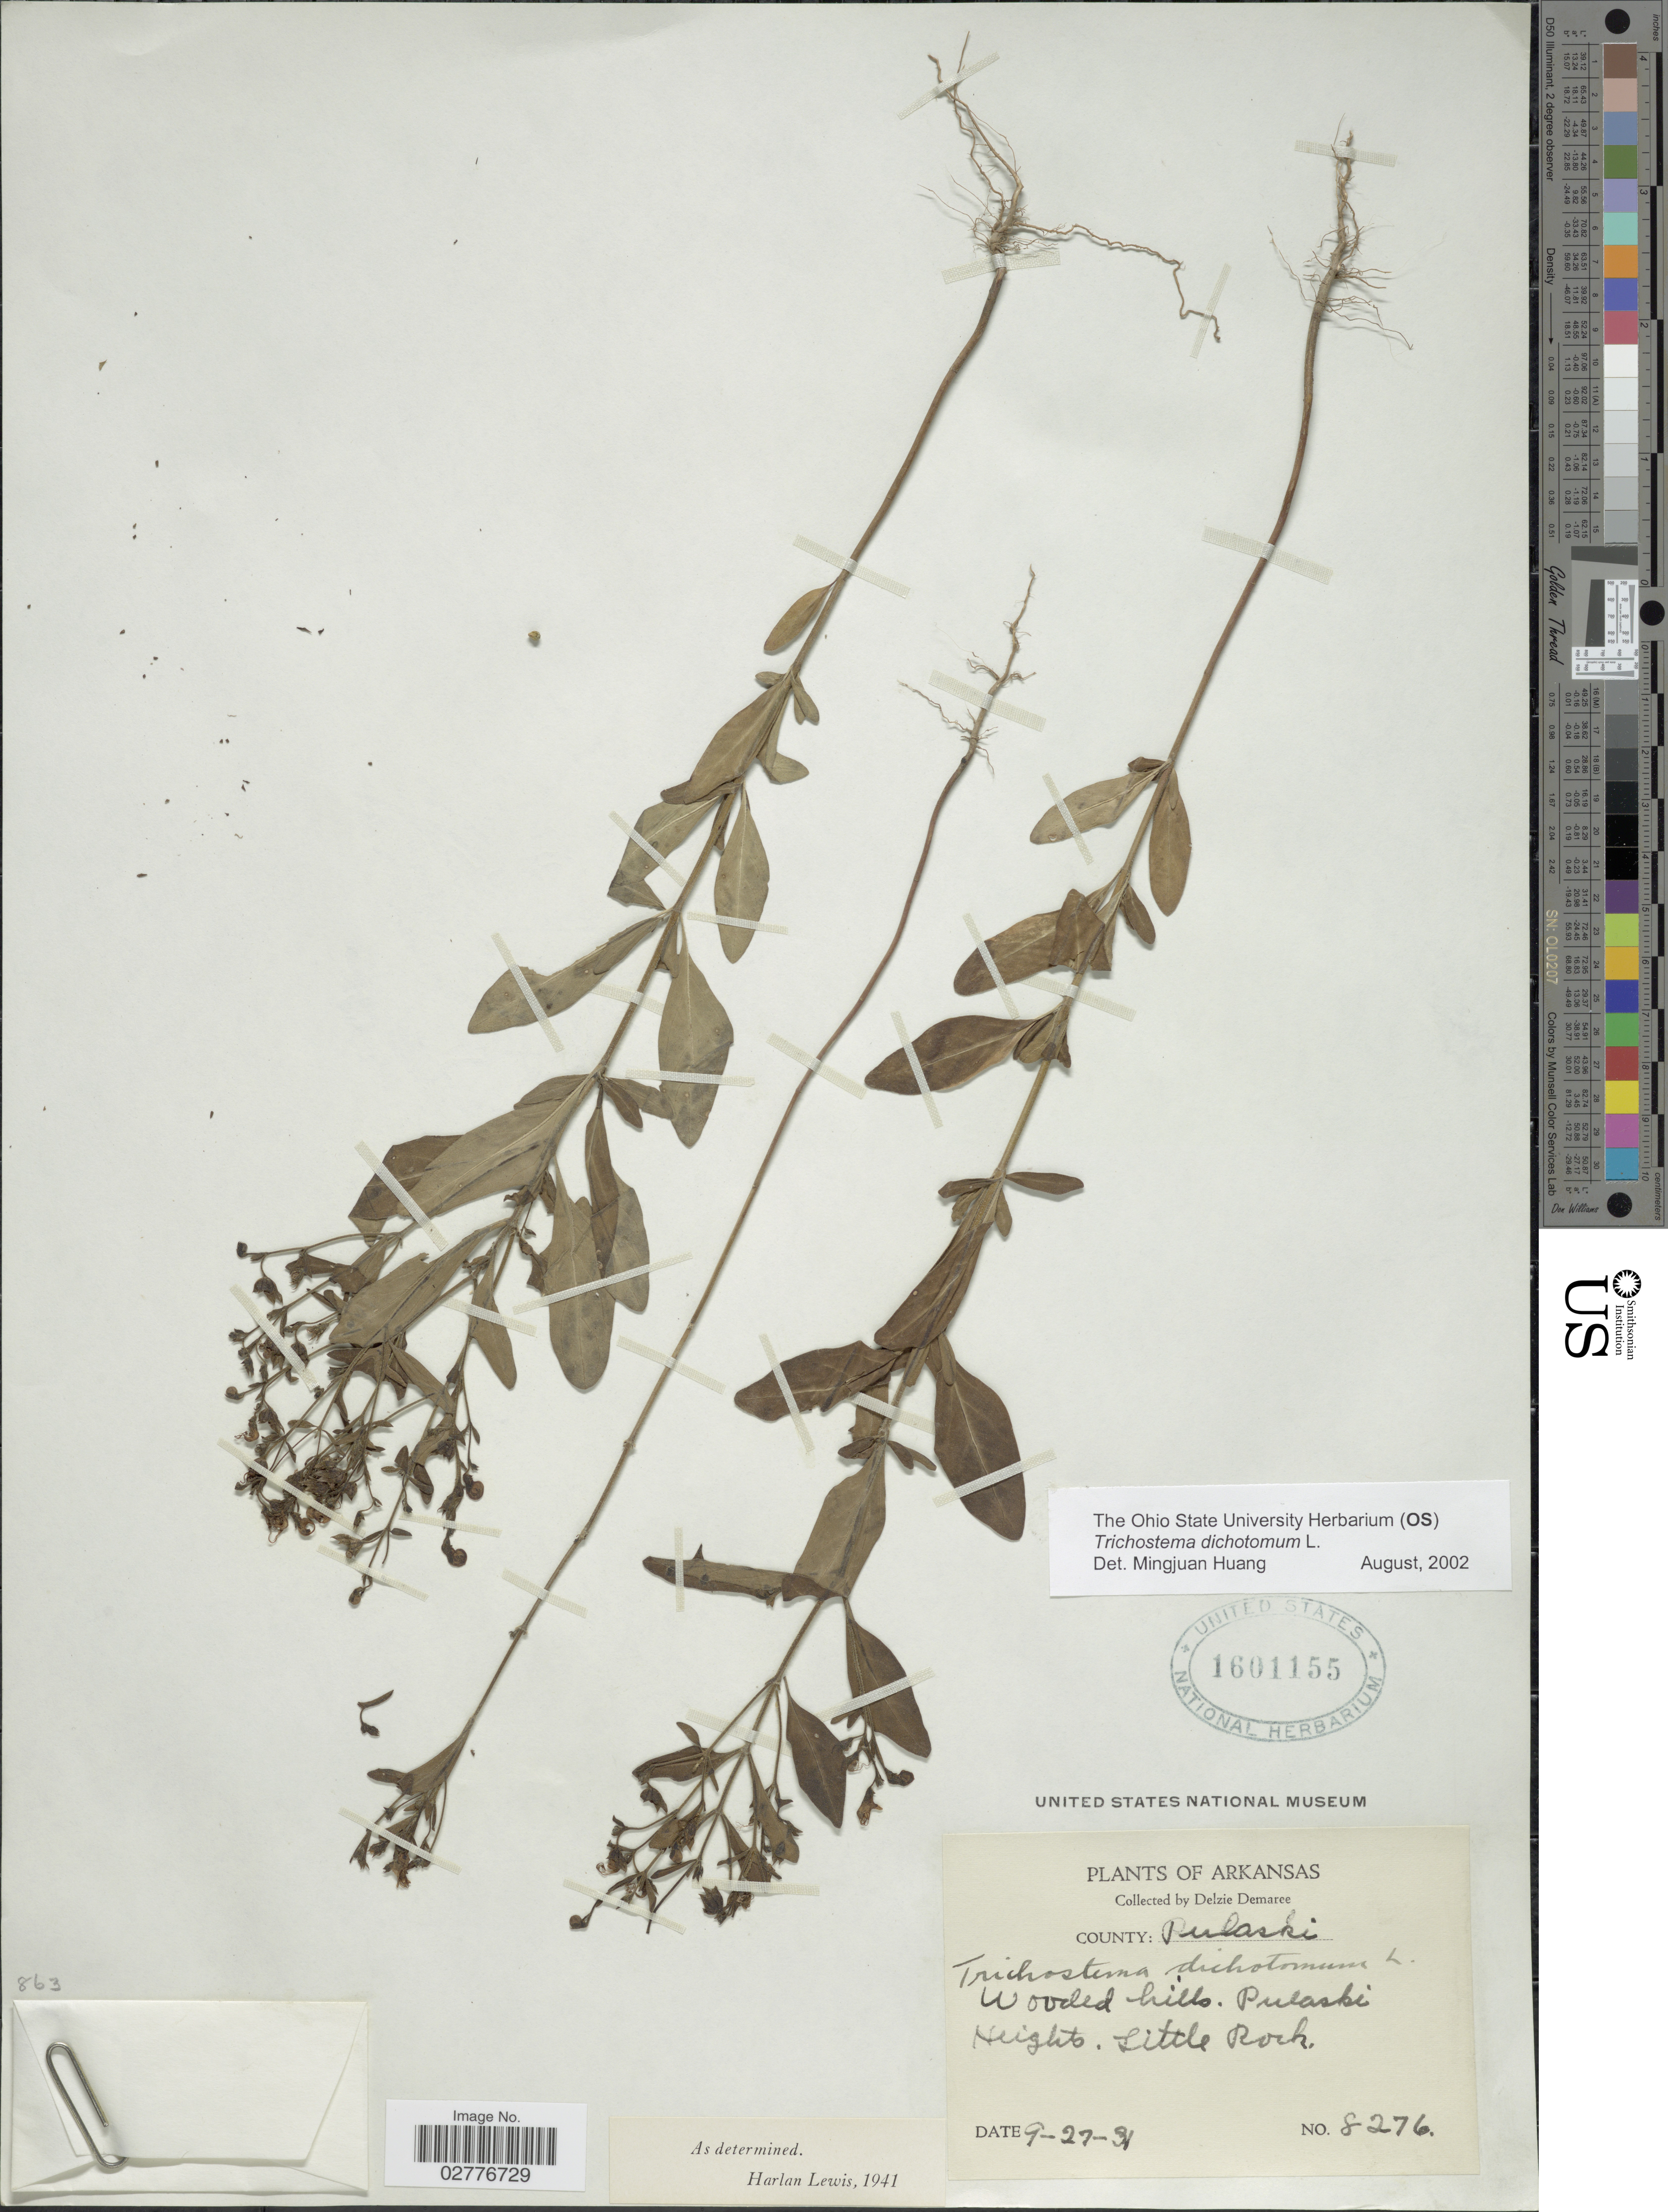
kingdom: Plantae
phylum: Tracheophyta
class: Magnoliopsida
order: Lamiales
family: Lamiaceae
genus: Trichostema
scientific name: Trichostema dichotomum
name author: L.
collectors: D. Demaree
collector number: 8276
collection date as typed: Transcribed d/m/y: 27/9/31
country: United States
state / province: Arkansas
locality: County: Pulaski. Wooded hills. Pulaski Heights. Little Rock.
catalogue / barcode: US 1601155